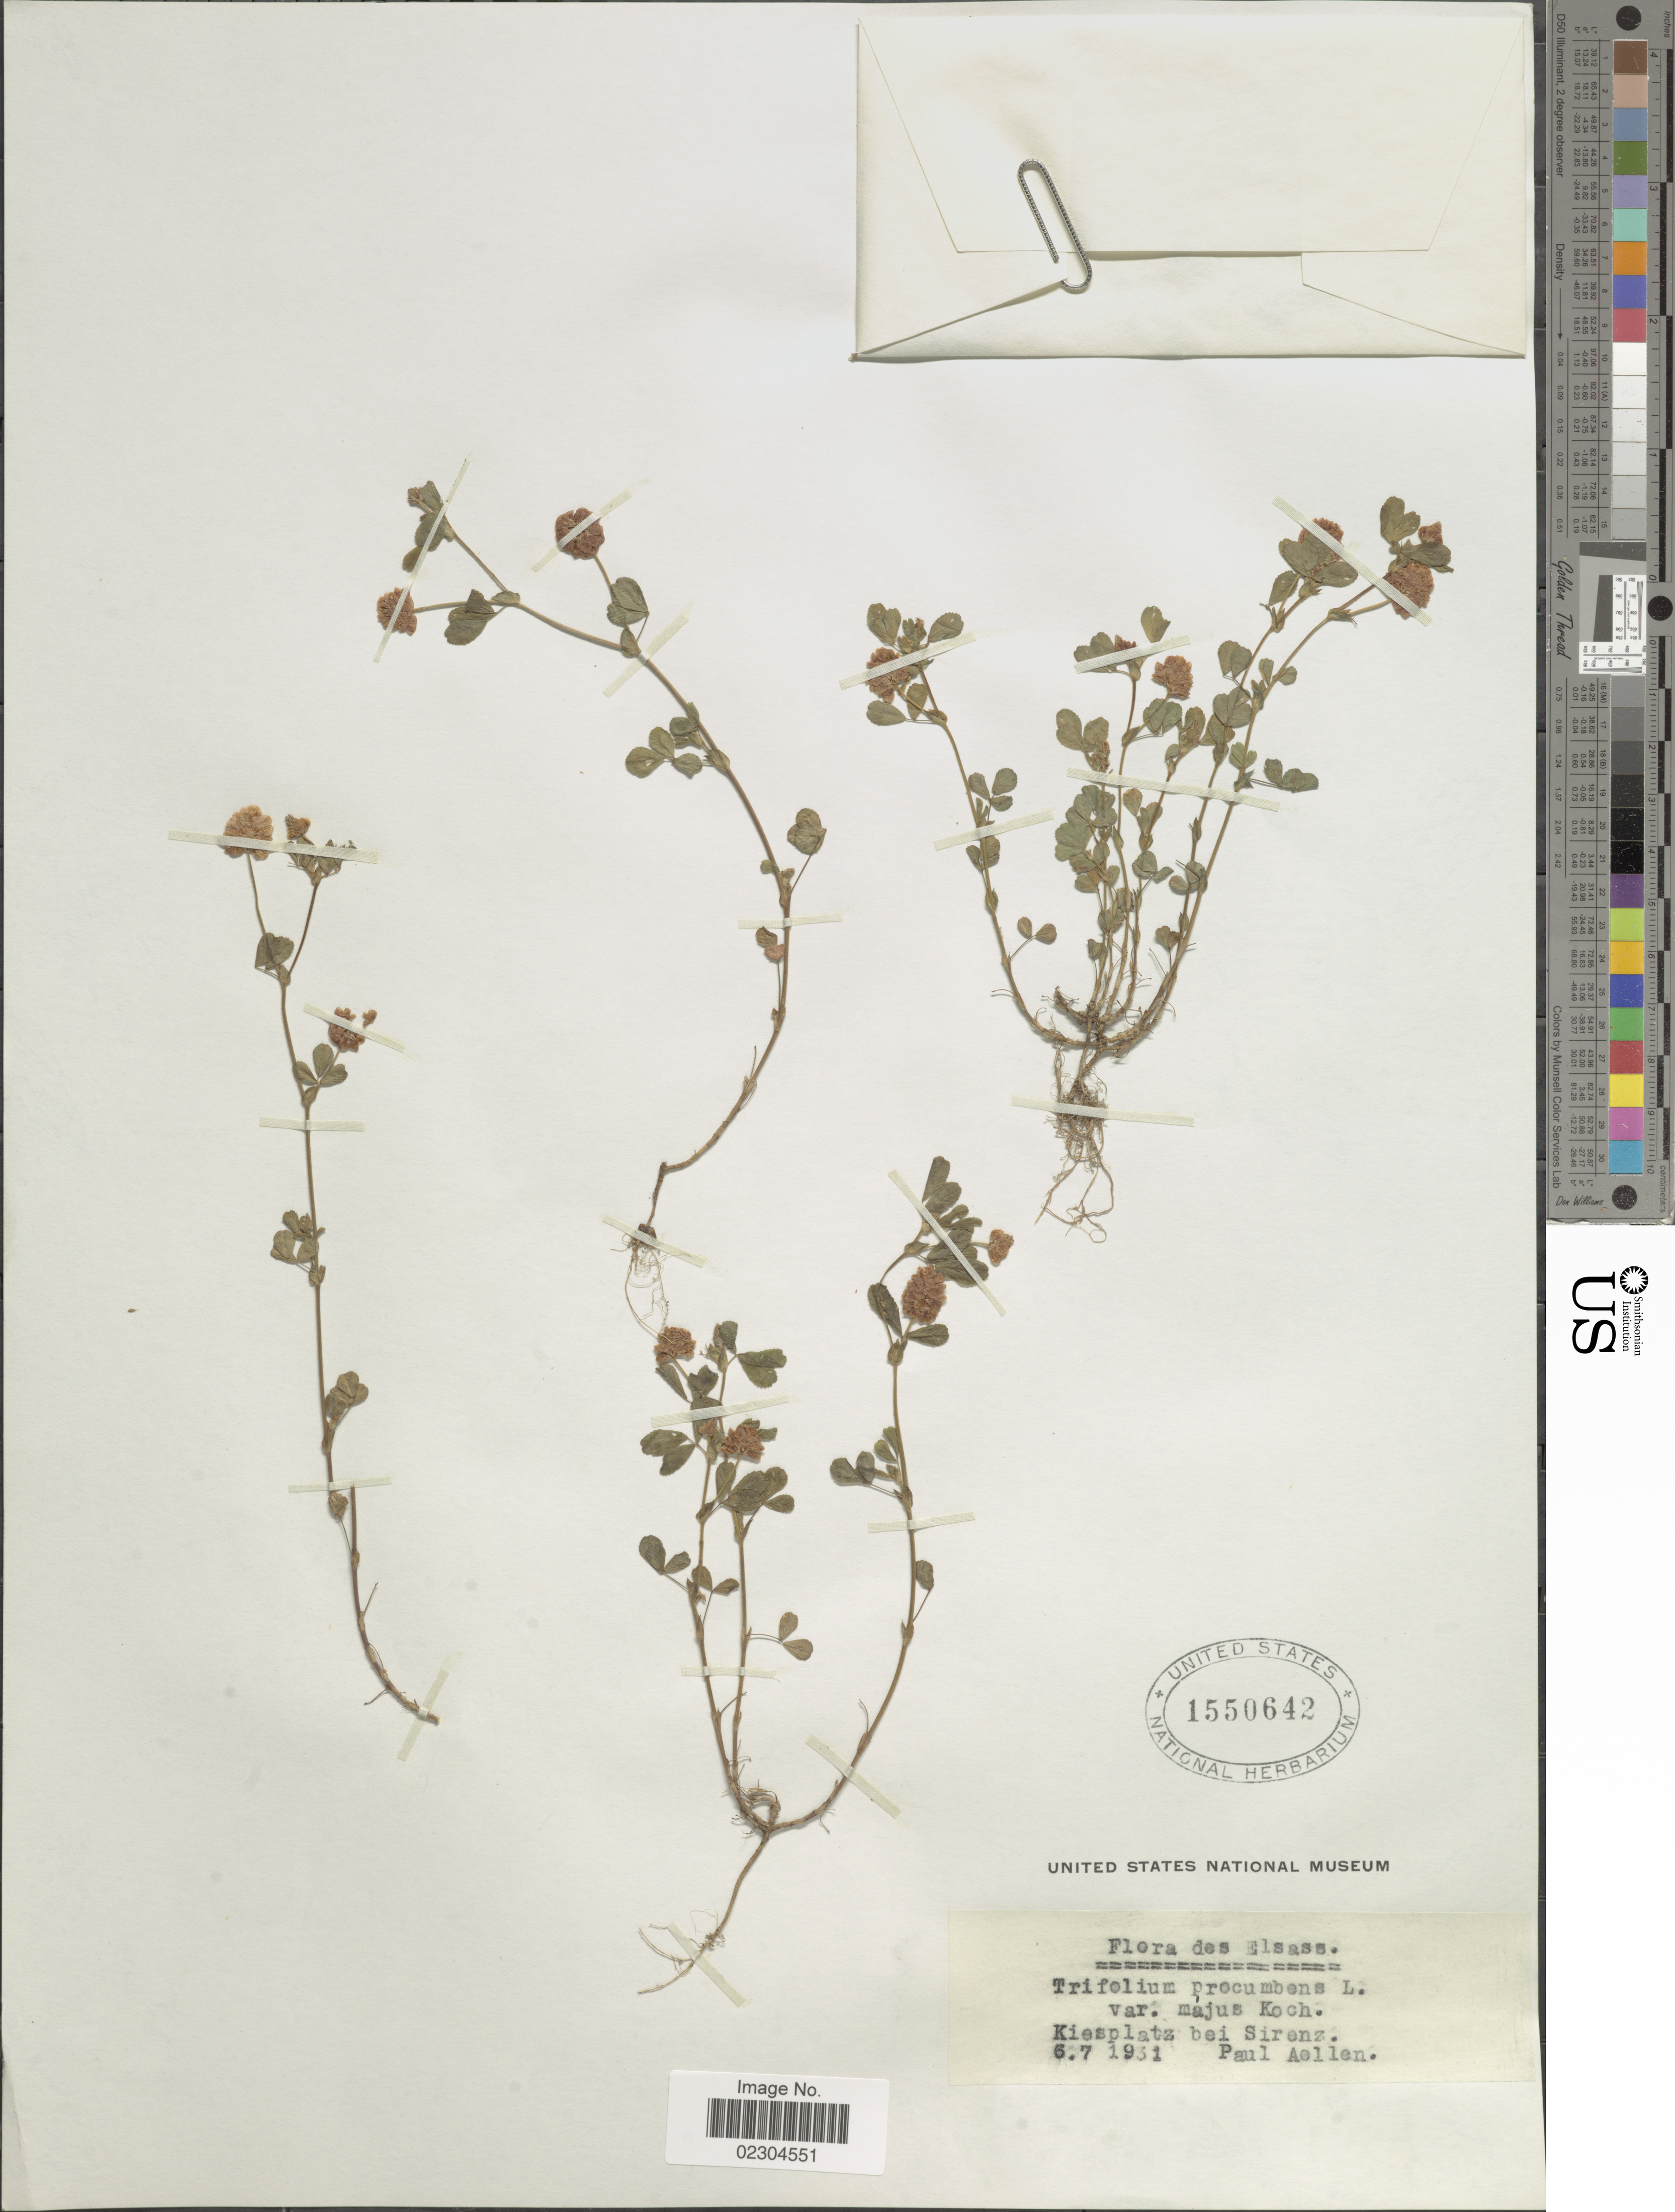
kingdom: Plantae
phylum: Tracheophyta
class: Magnoliopsida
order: Fabales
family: Fabaceae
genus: Trifolium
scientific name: Trifolium procumbens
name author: L.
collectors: P. Aellen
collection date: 1931-07-06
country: France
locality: Elsass, Kiesplatz bei Sirenz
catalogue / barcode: US 1550642